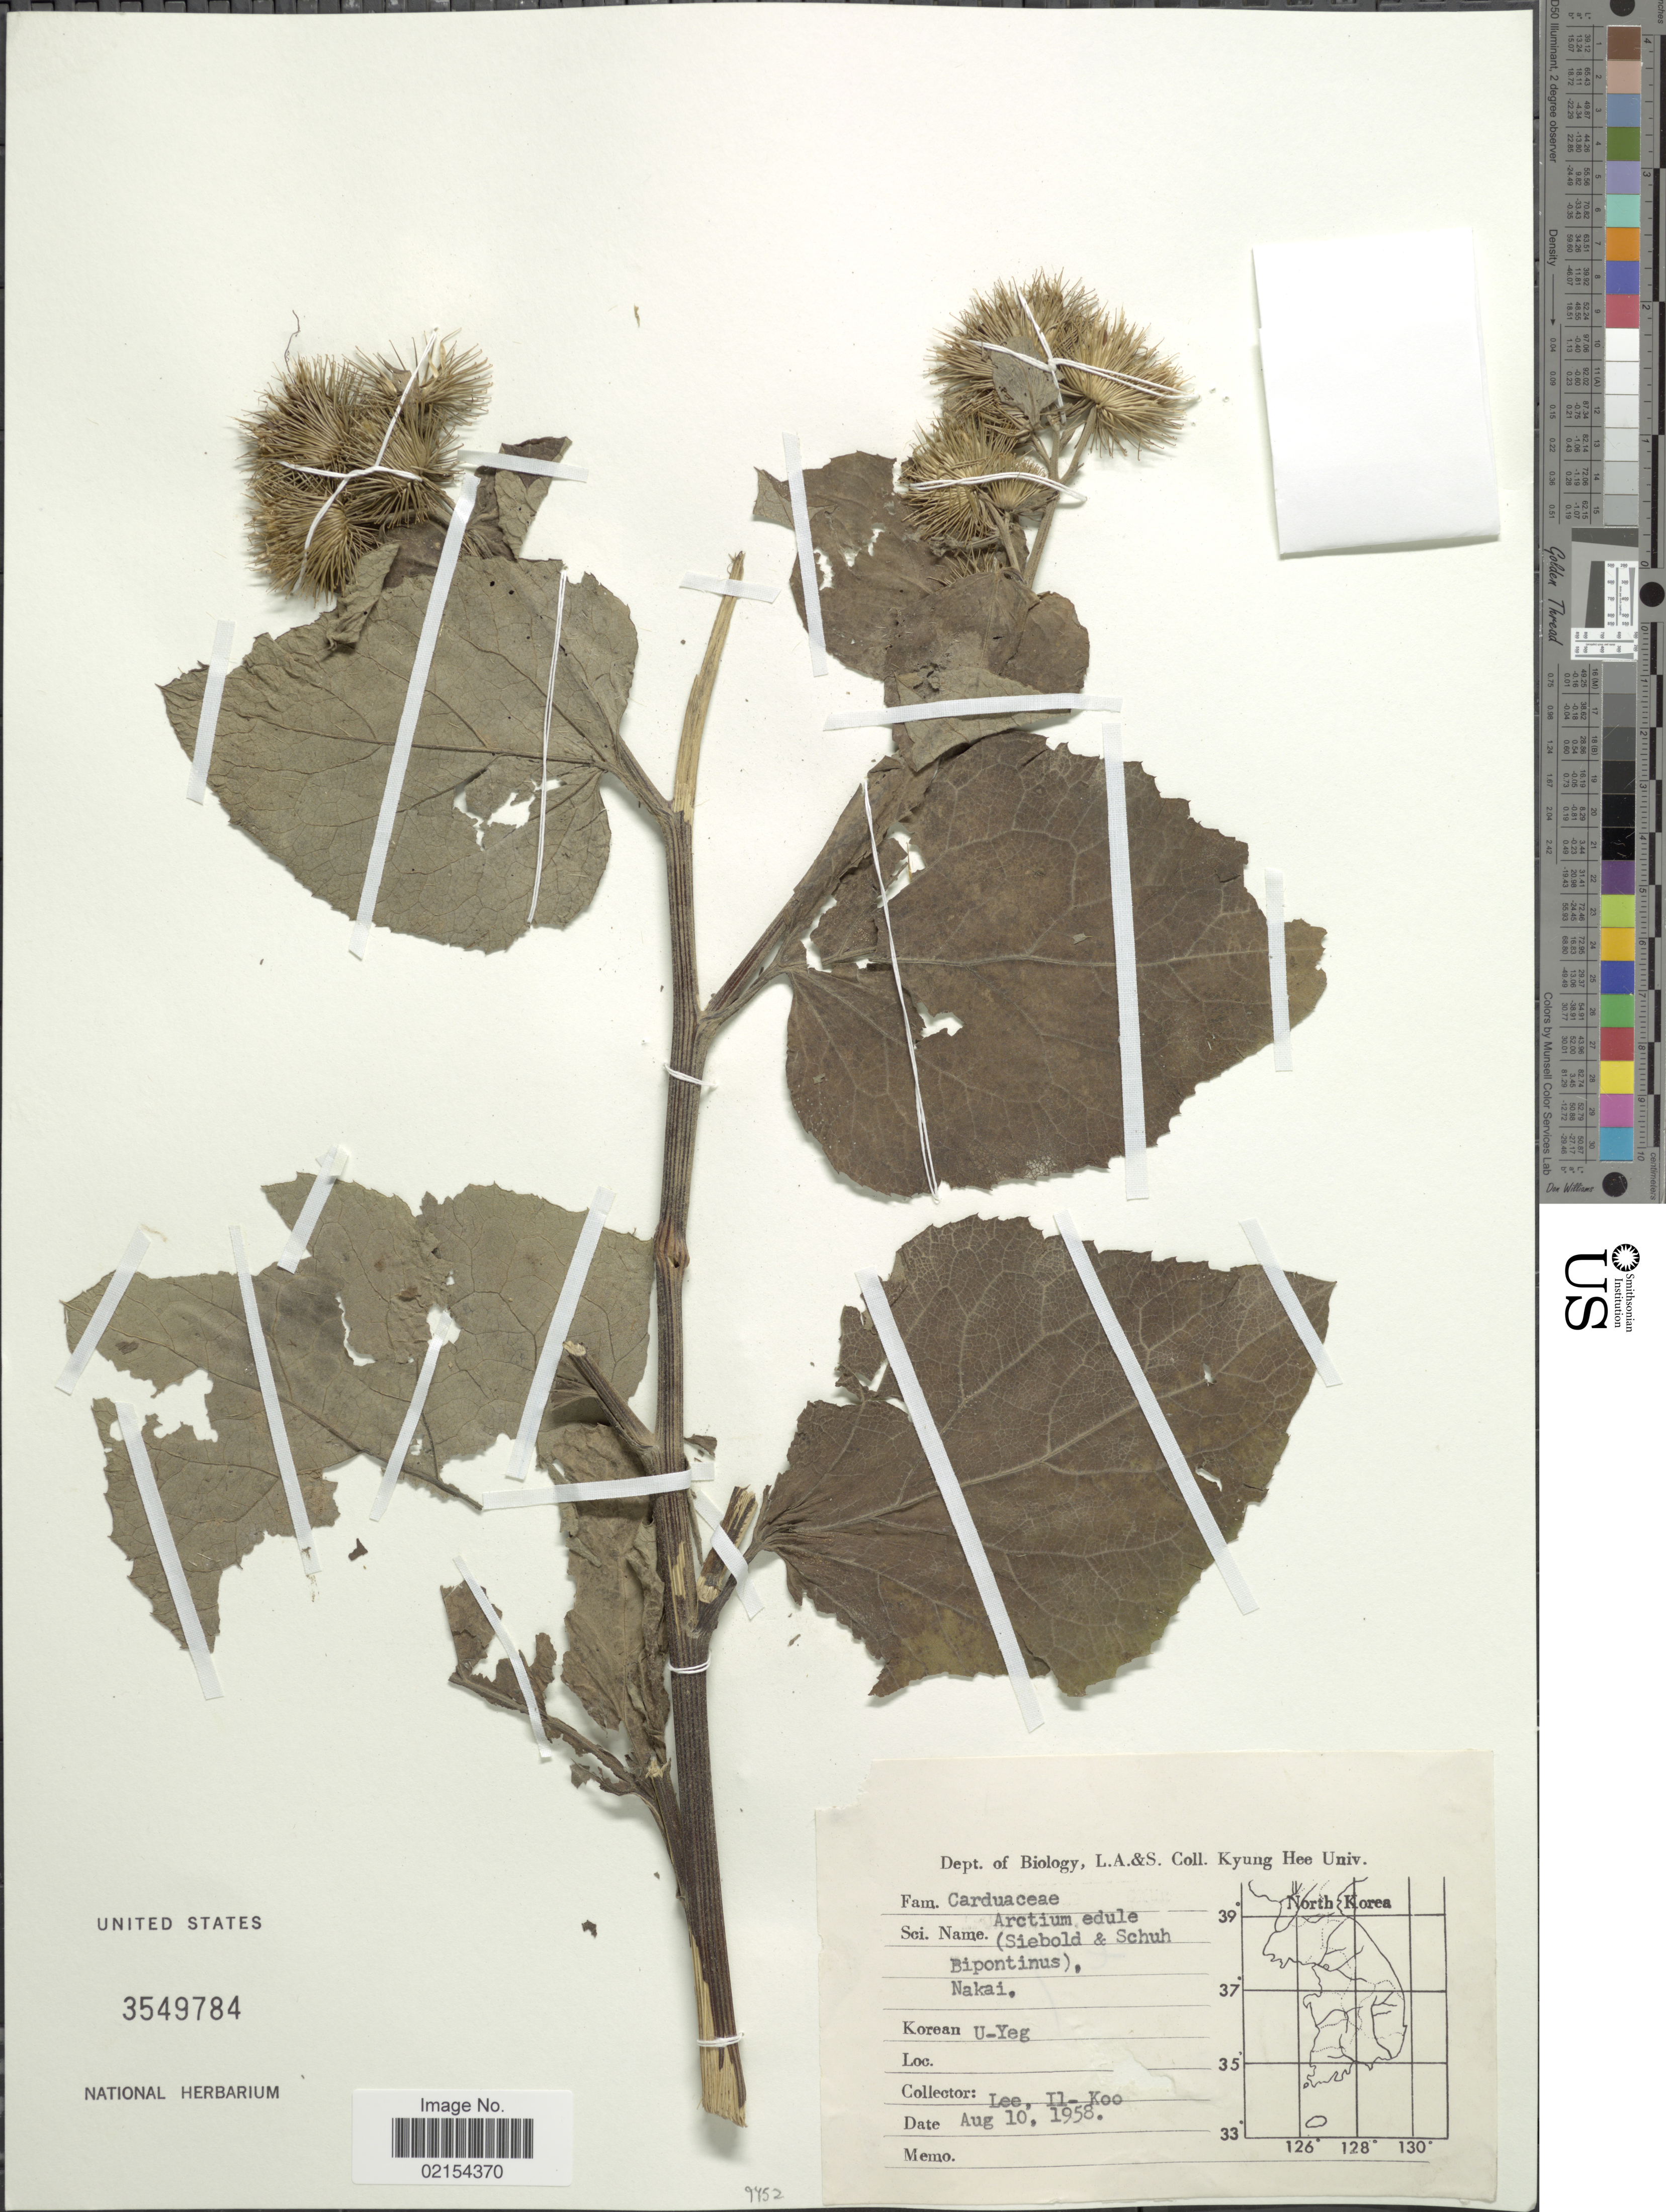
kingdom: Plantae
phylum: Tracheophyta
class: Magnoliopsida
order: Asterales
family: Asteraceae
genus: Arctium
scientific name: Arctium sp.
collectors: Il-Ko Lee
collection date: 1958-08-10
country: North Korea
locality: U-Yeg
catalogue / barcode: US 3549784